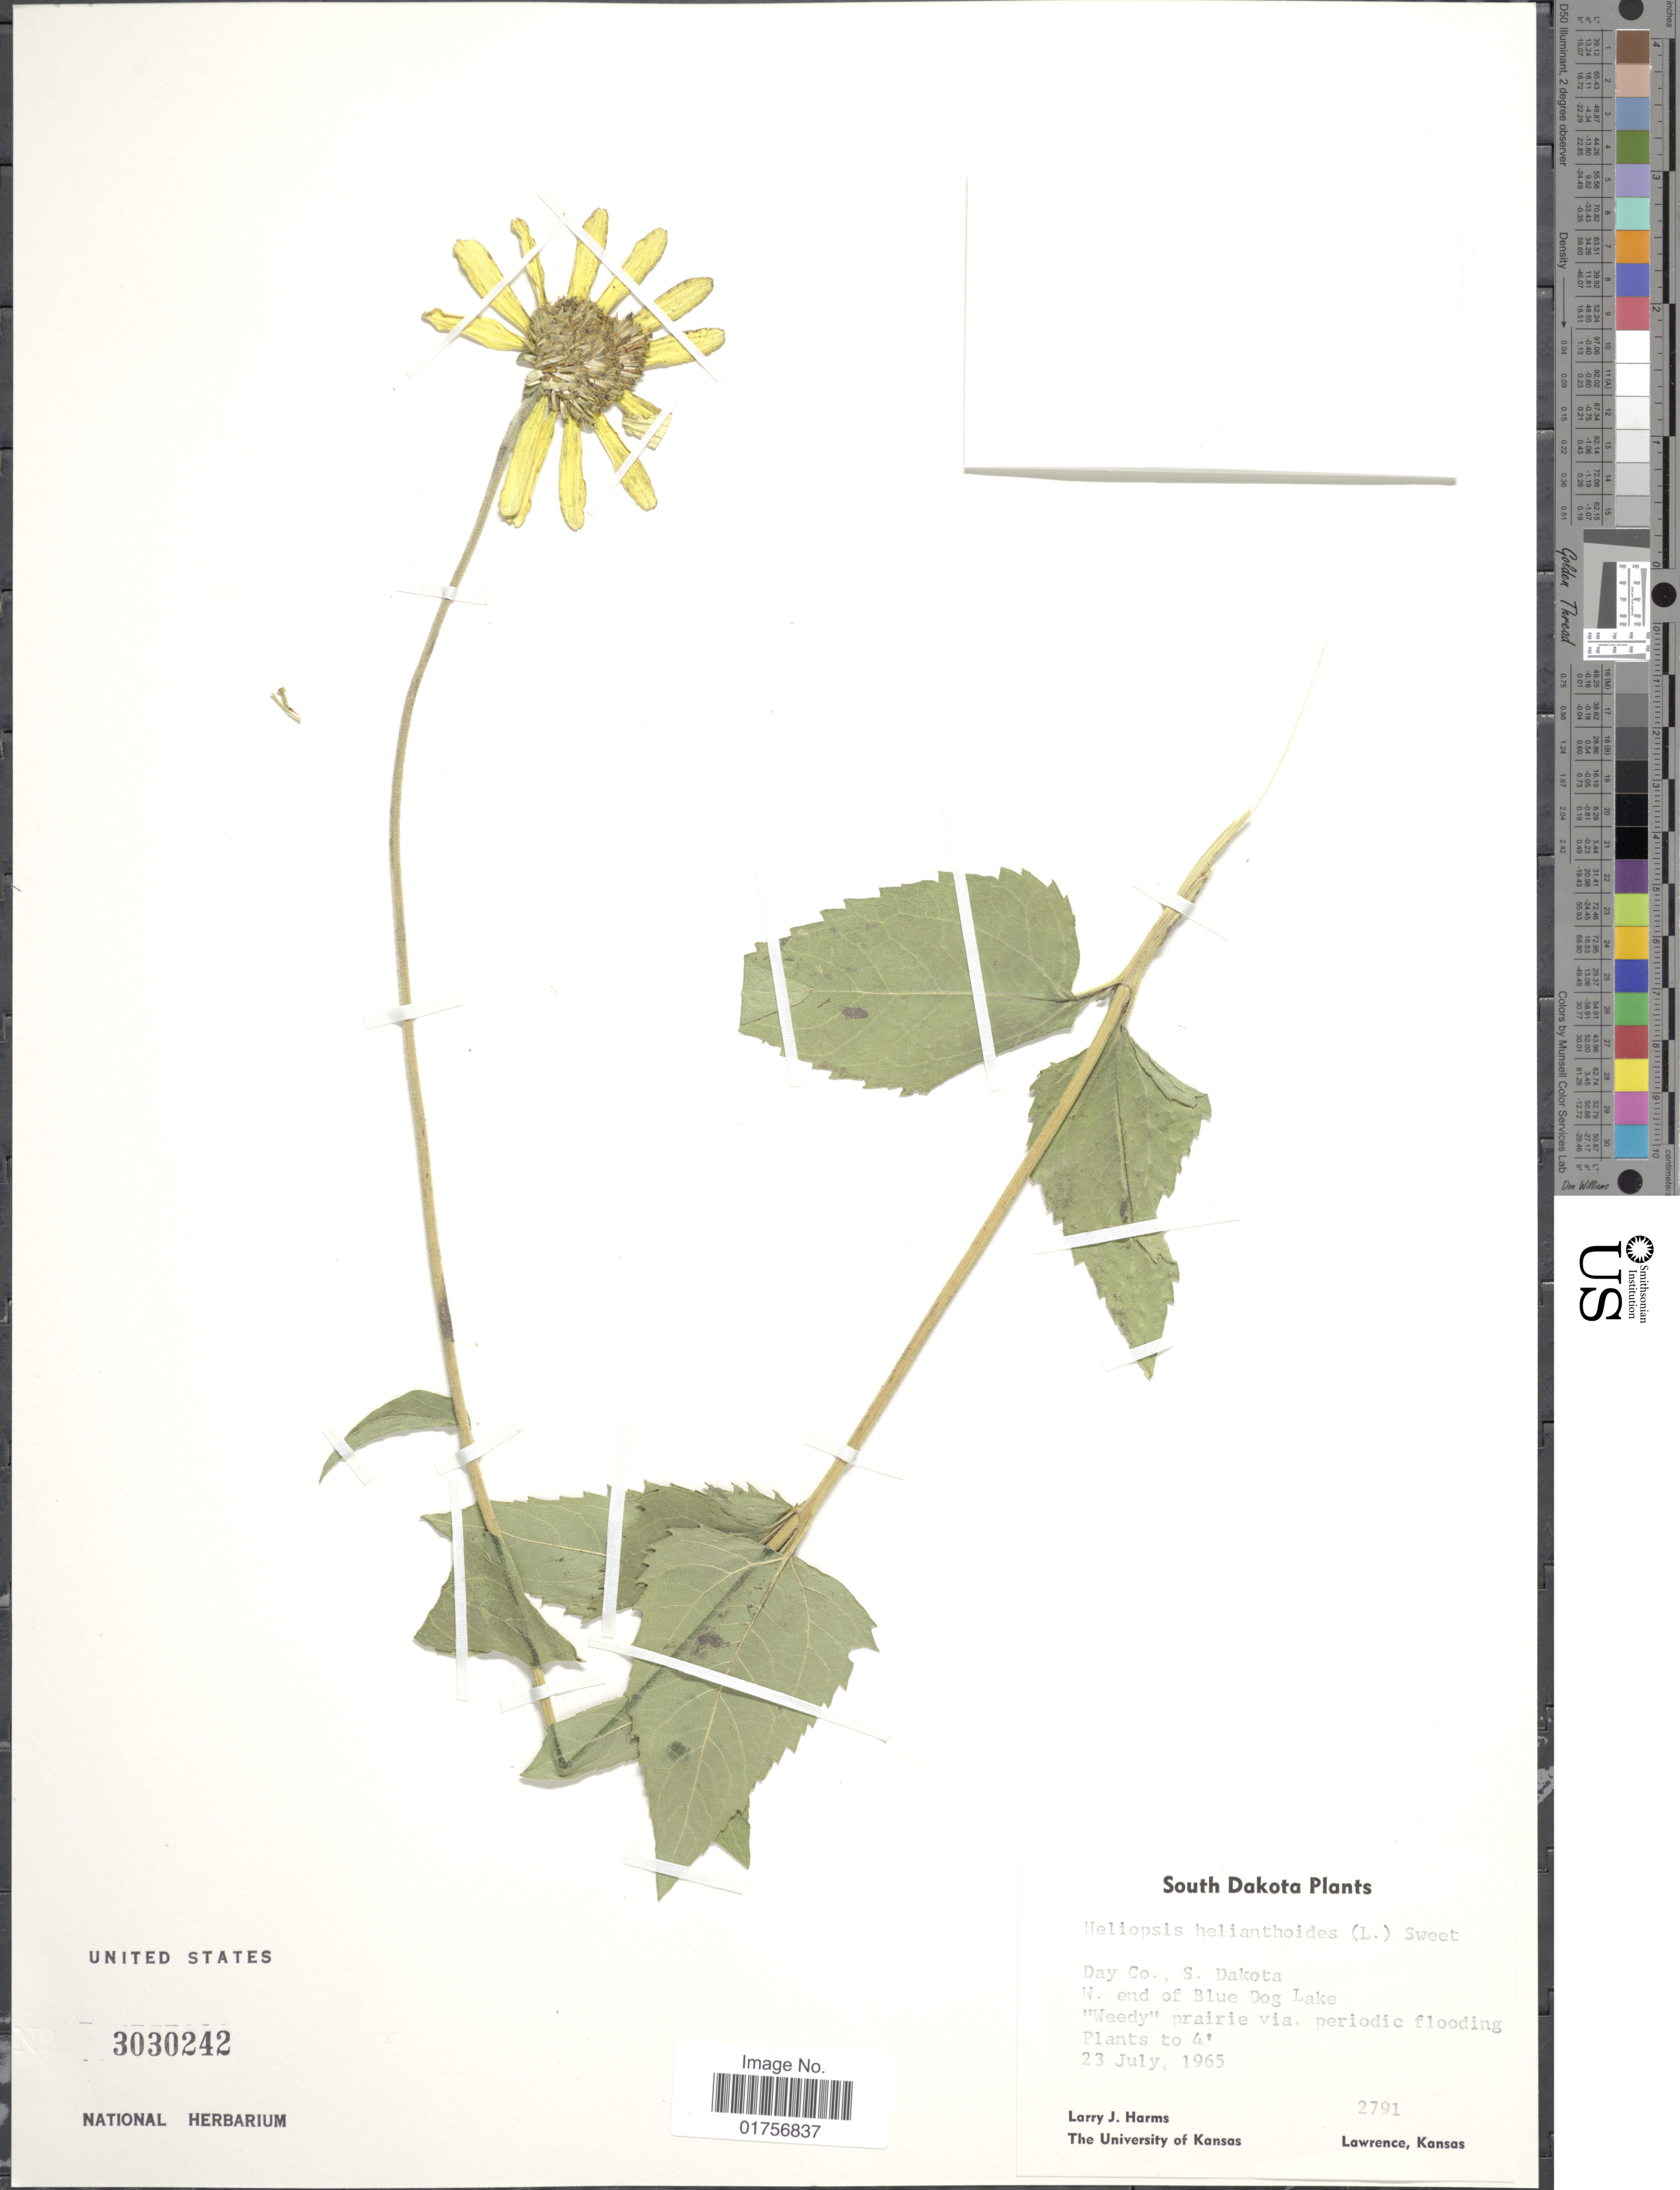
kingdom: Plantae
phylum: Tracheophyta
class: Magnoliopsida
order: Asterales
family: Asteraceae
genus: Heliopsis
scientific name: Heliopsis helianthoides subsp. occidentalis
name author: T.R. Fisher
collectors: L. Harms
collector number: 2791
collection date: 1965-07-23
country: United States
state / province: South Dakota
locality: Day Co., S. Dakota, N. end of Blue Dog Lake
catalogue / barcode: US 3030242